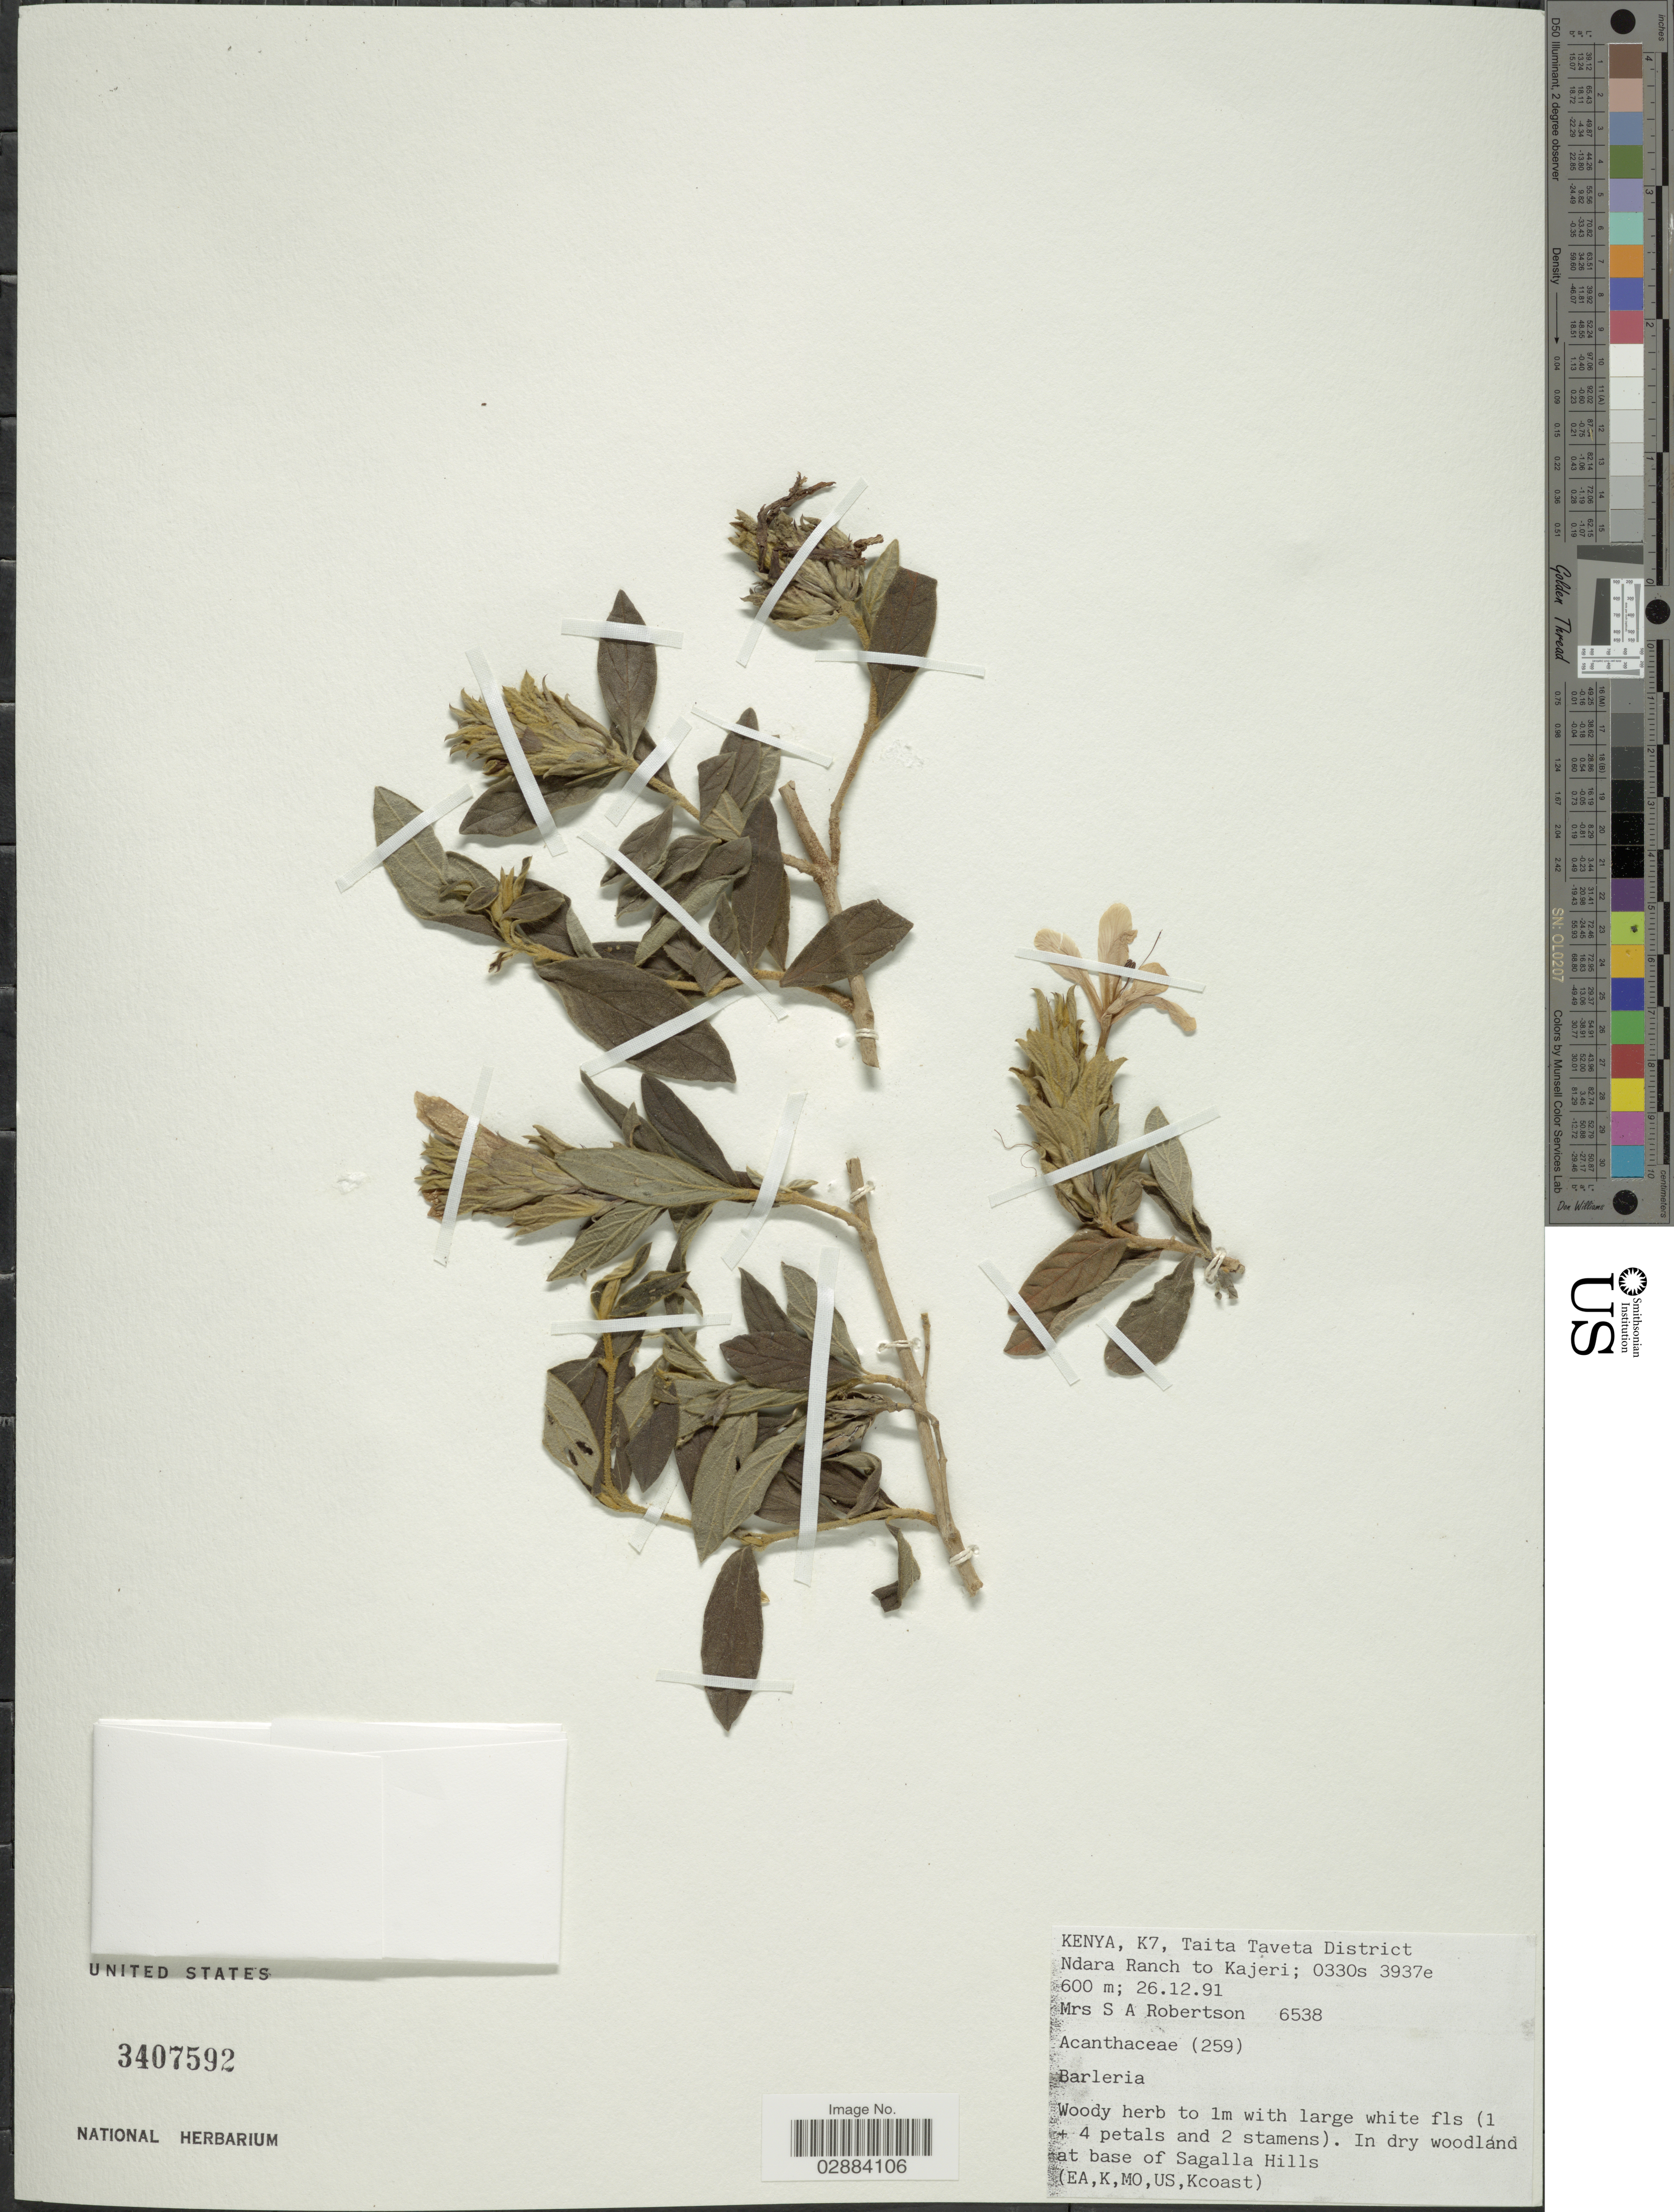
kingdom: Plantae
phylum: Tracheophyta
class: Magnoliopsida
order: Lamiales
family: Acanthaceae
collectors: S. Robertson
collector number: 6538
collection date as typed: Transcribed d/m/y: 26/12/91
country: Kenya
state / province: Taita Taveta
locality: Kenya, K7, Taita Taveta District. Ndara Ranch to Kajeri. In dry woodland at base of Sagalla Hills.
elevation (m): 600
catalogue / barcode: US 3407592